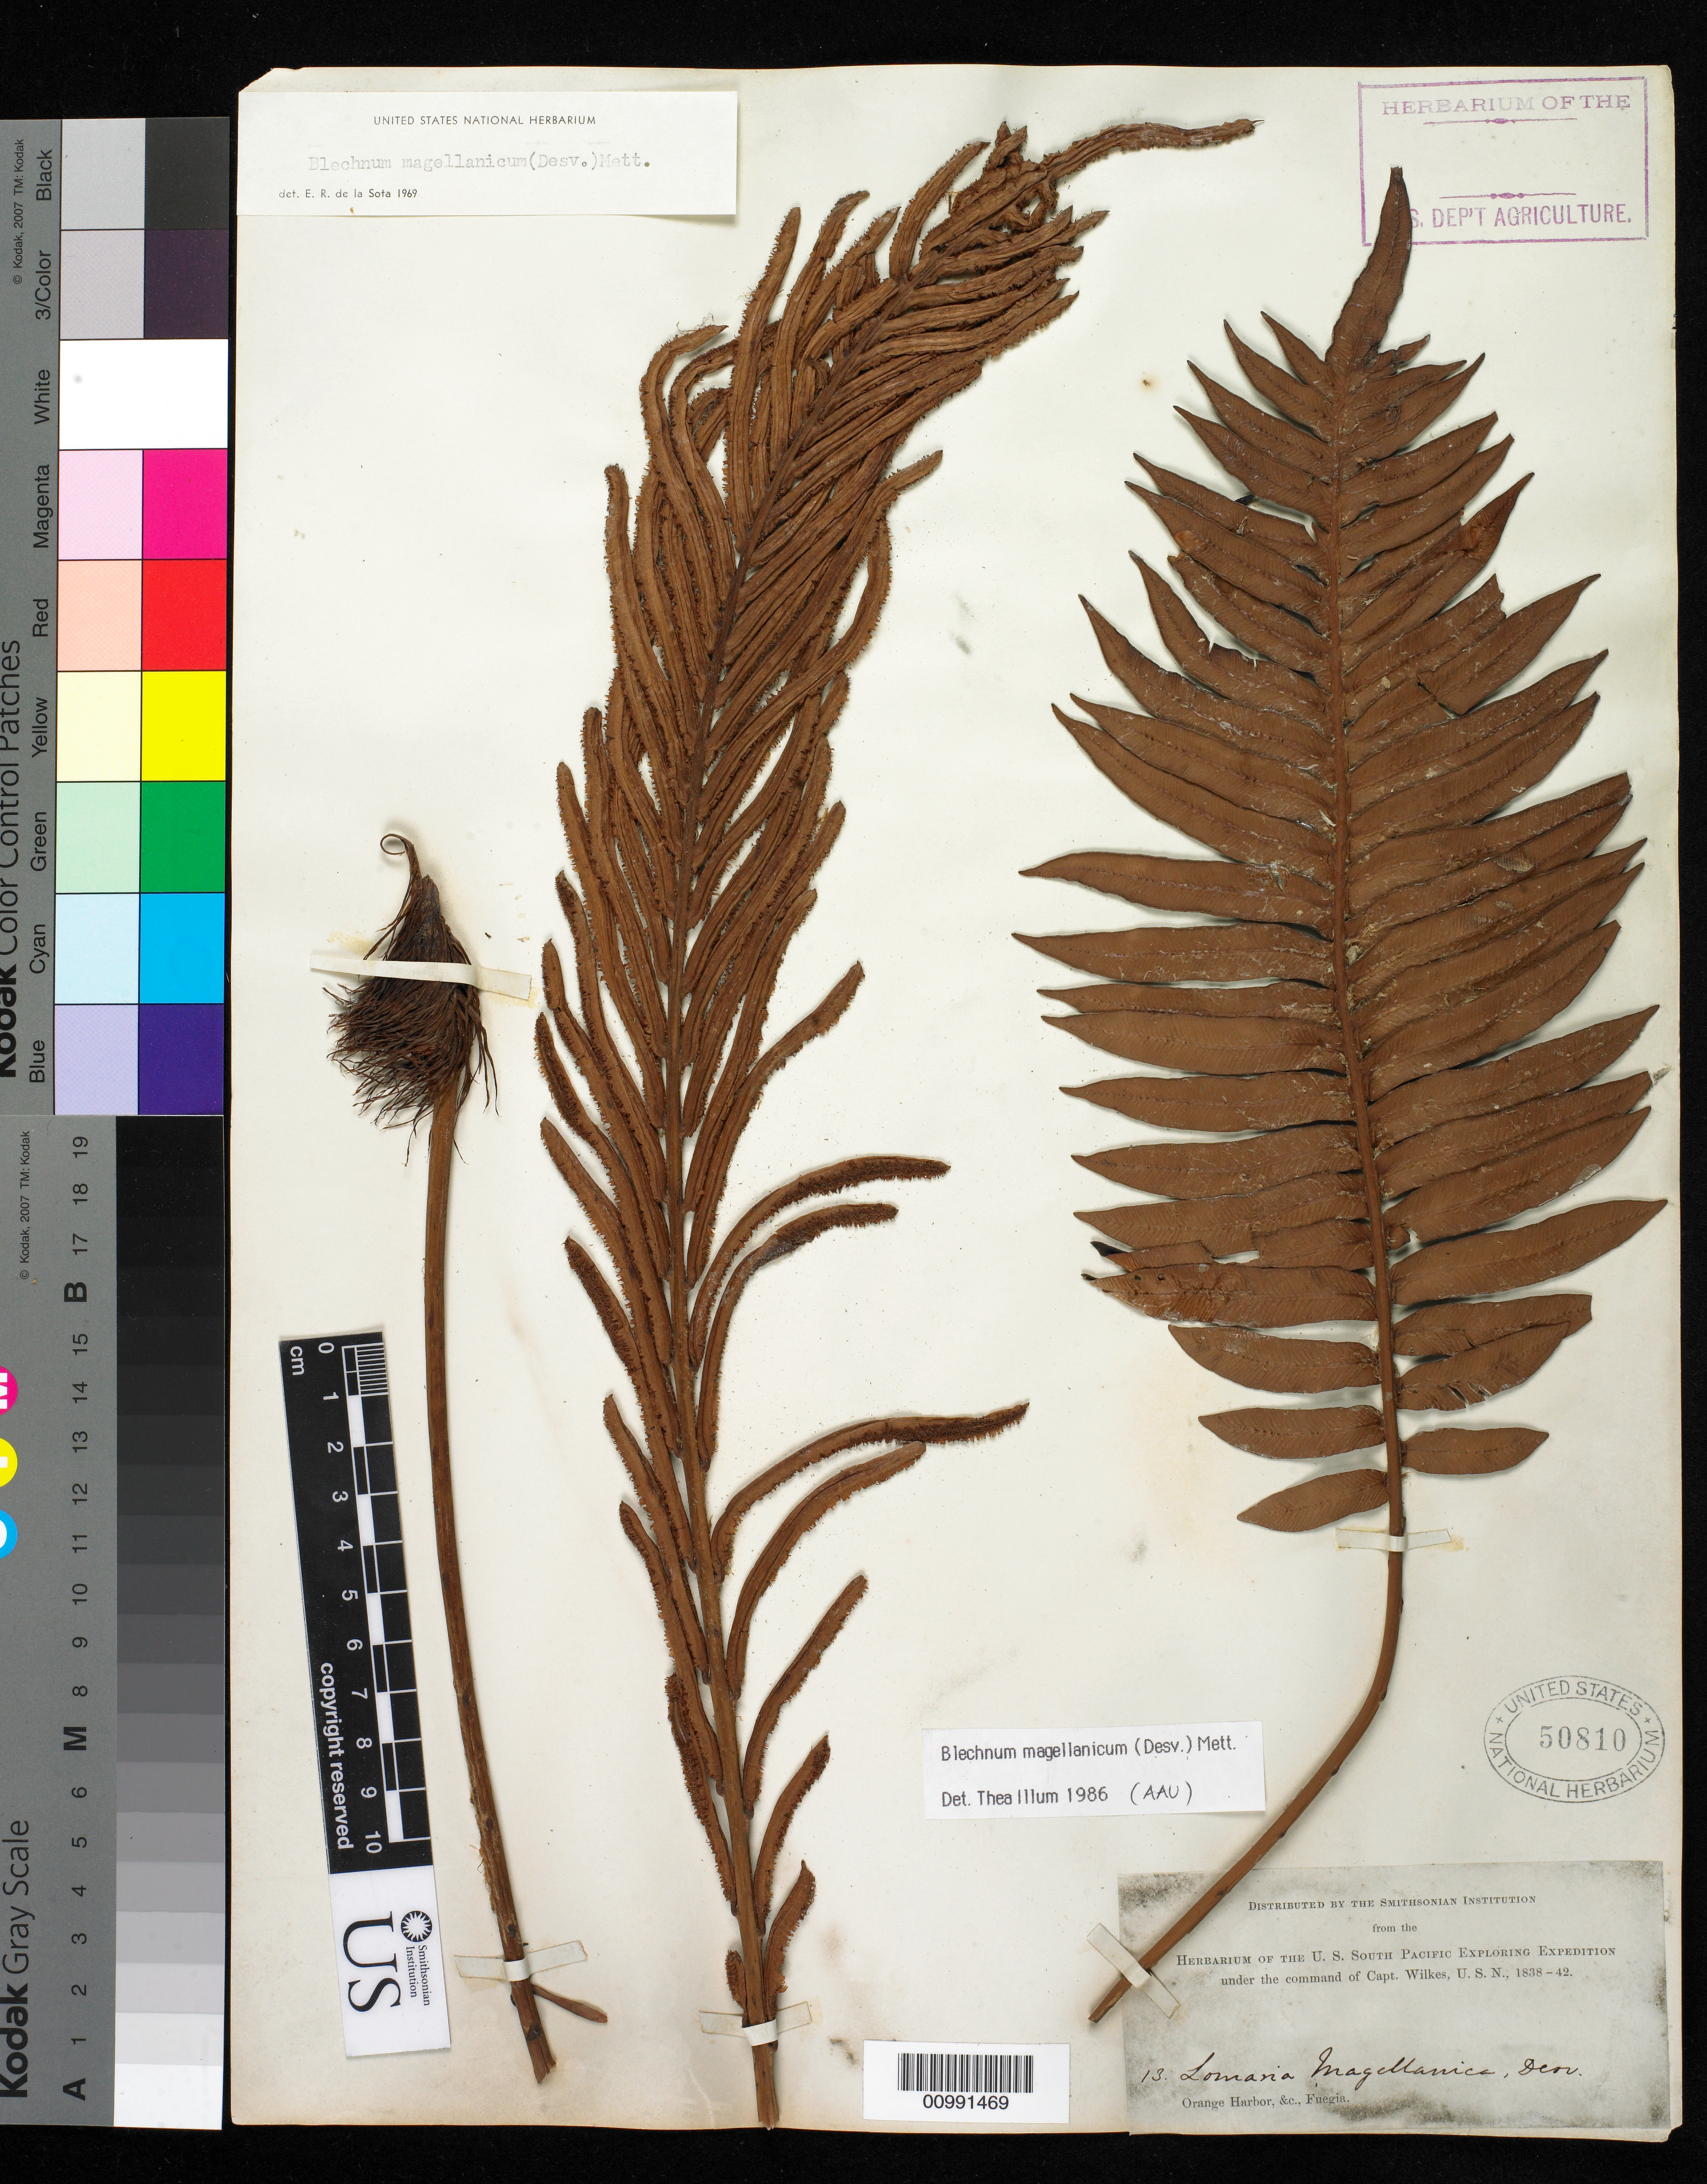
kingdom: Plantae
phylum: Tracheophyta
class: Polypodiopsida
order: Polypodiales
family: Blechnaceae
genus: Blechnum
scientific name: Blechnum magellanicum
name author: Mett.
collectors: Wilkes Explor. Exped.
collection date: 1838/1842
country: Argentina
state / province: Tierra del Fuego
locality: Orange Harbor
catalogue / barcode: US 50810